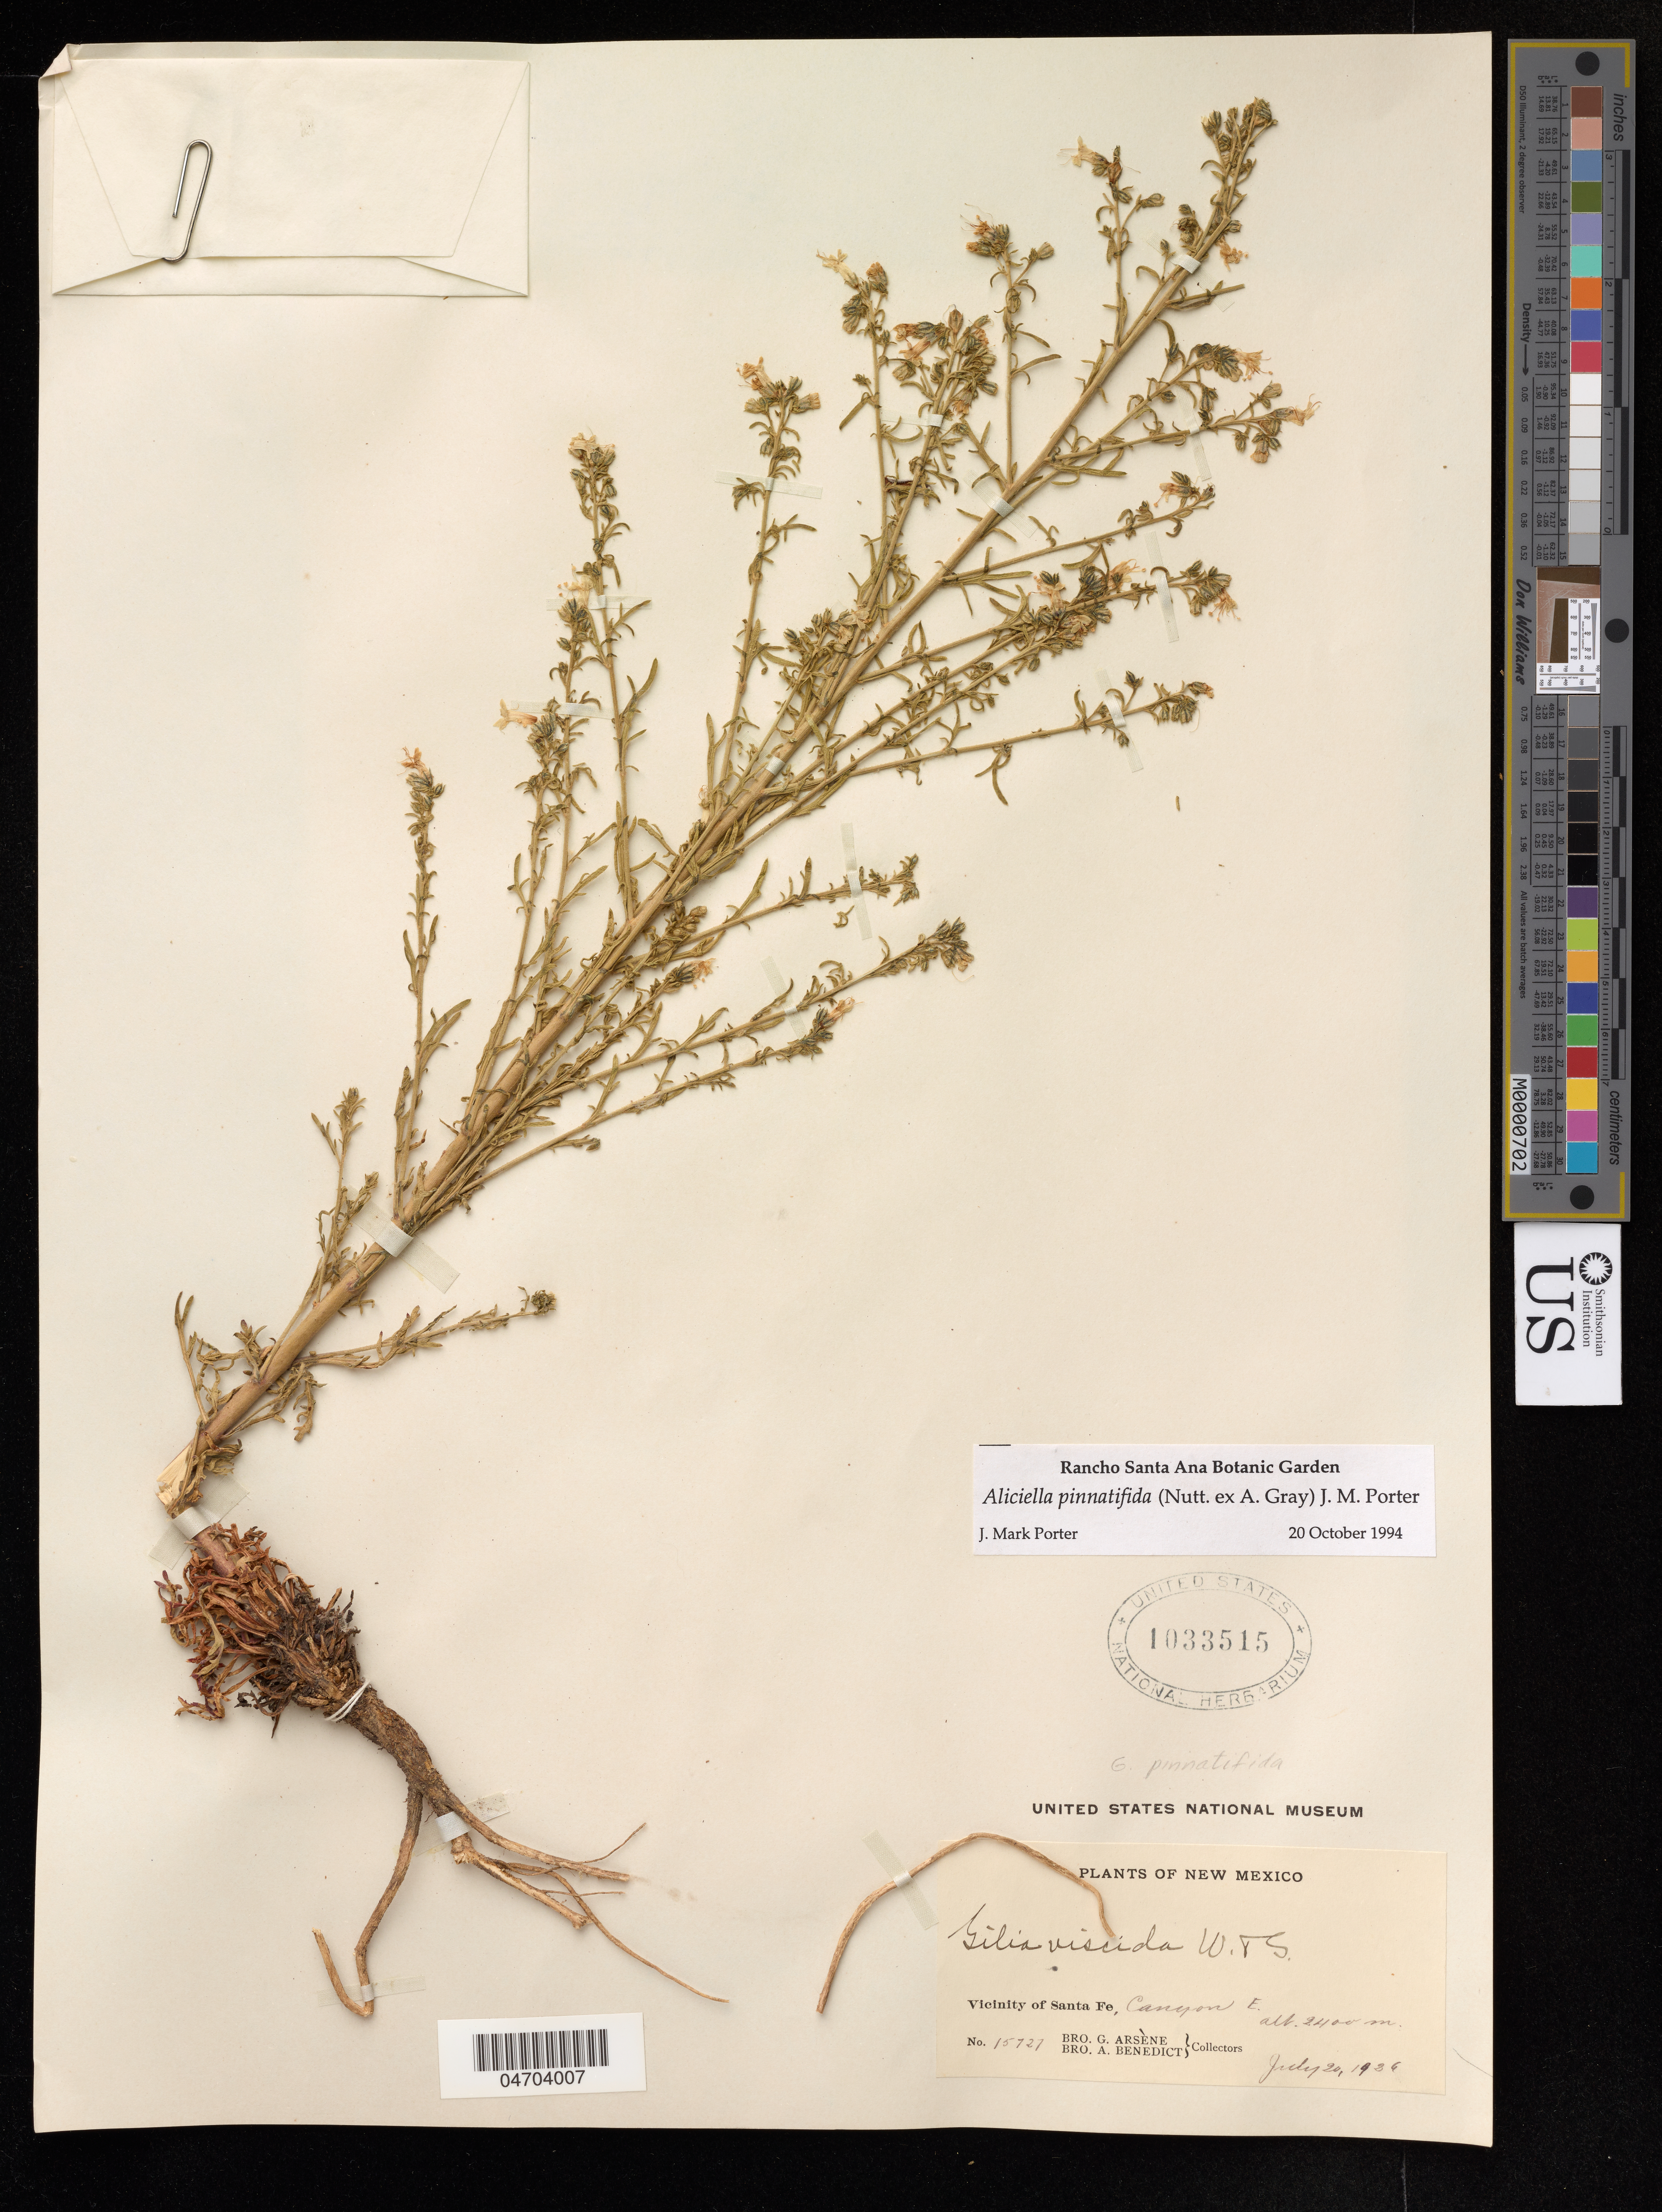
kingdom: Plantae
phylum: Tracheophyta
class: Magnoliopsida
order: Ericales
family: Polemoniaceae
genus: Gilia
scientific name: Gilia viscida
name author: Wooton & Standl.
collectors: Bro. G. Arsène & Bro. A. Benedict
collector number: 15727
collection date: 1924-07-20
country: United States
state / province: New Mexico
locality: New Mexico, Vicinity of Santa Fe, Canyon E.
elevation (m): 2400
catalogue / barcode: US 1033515